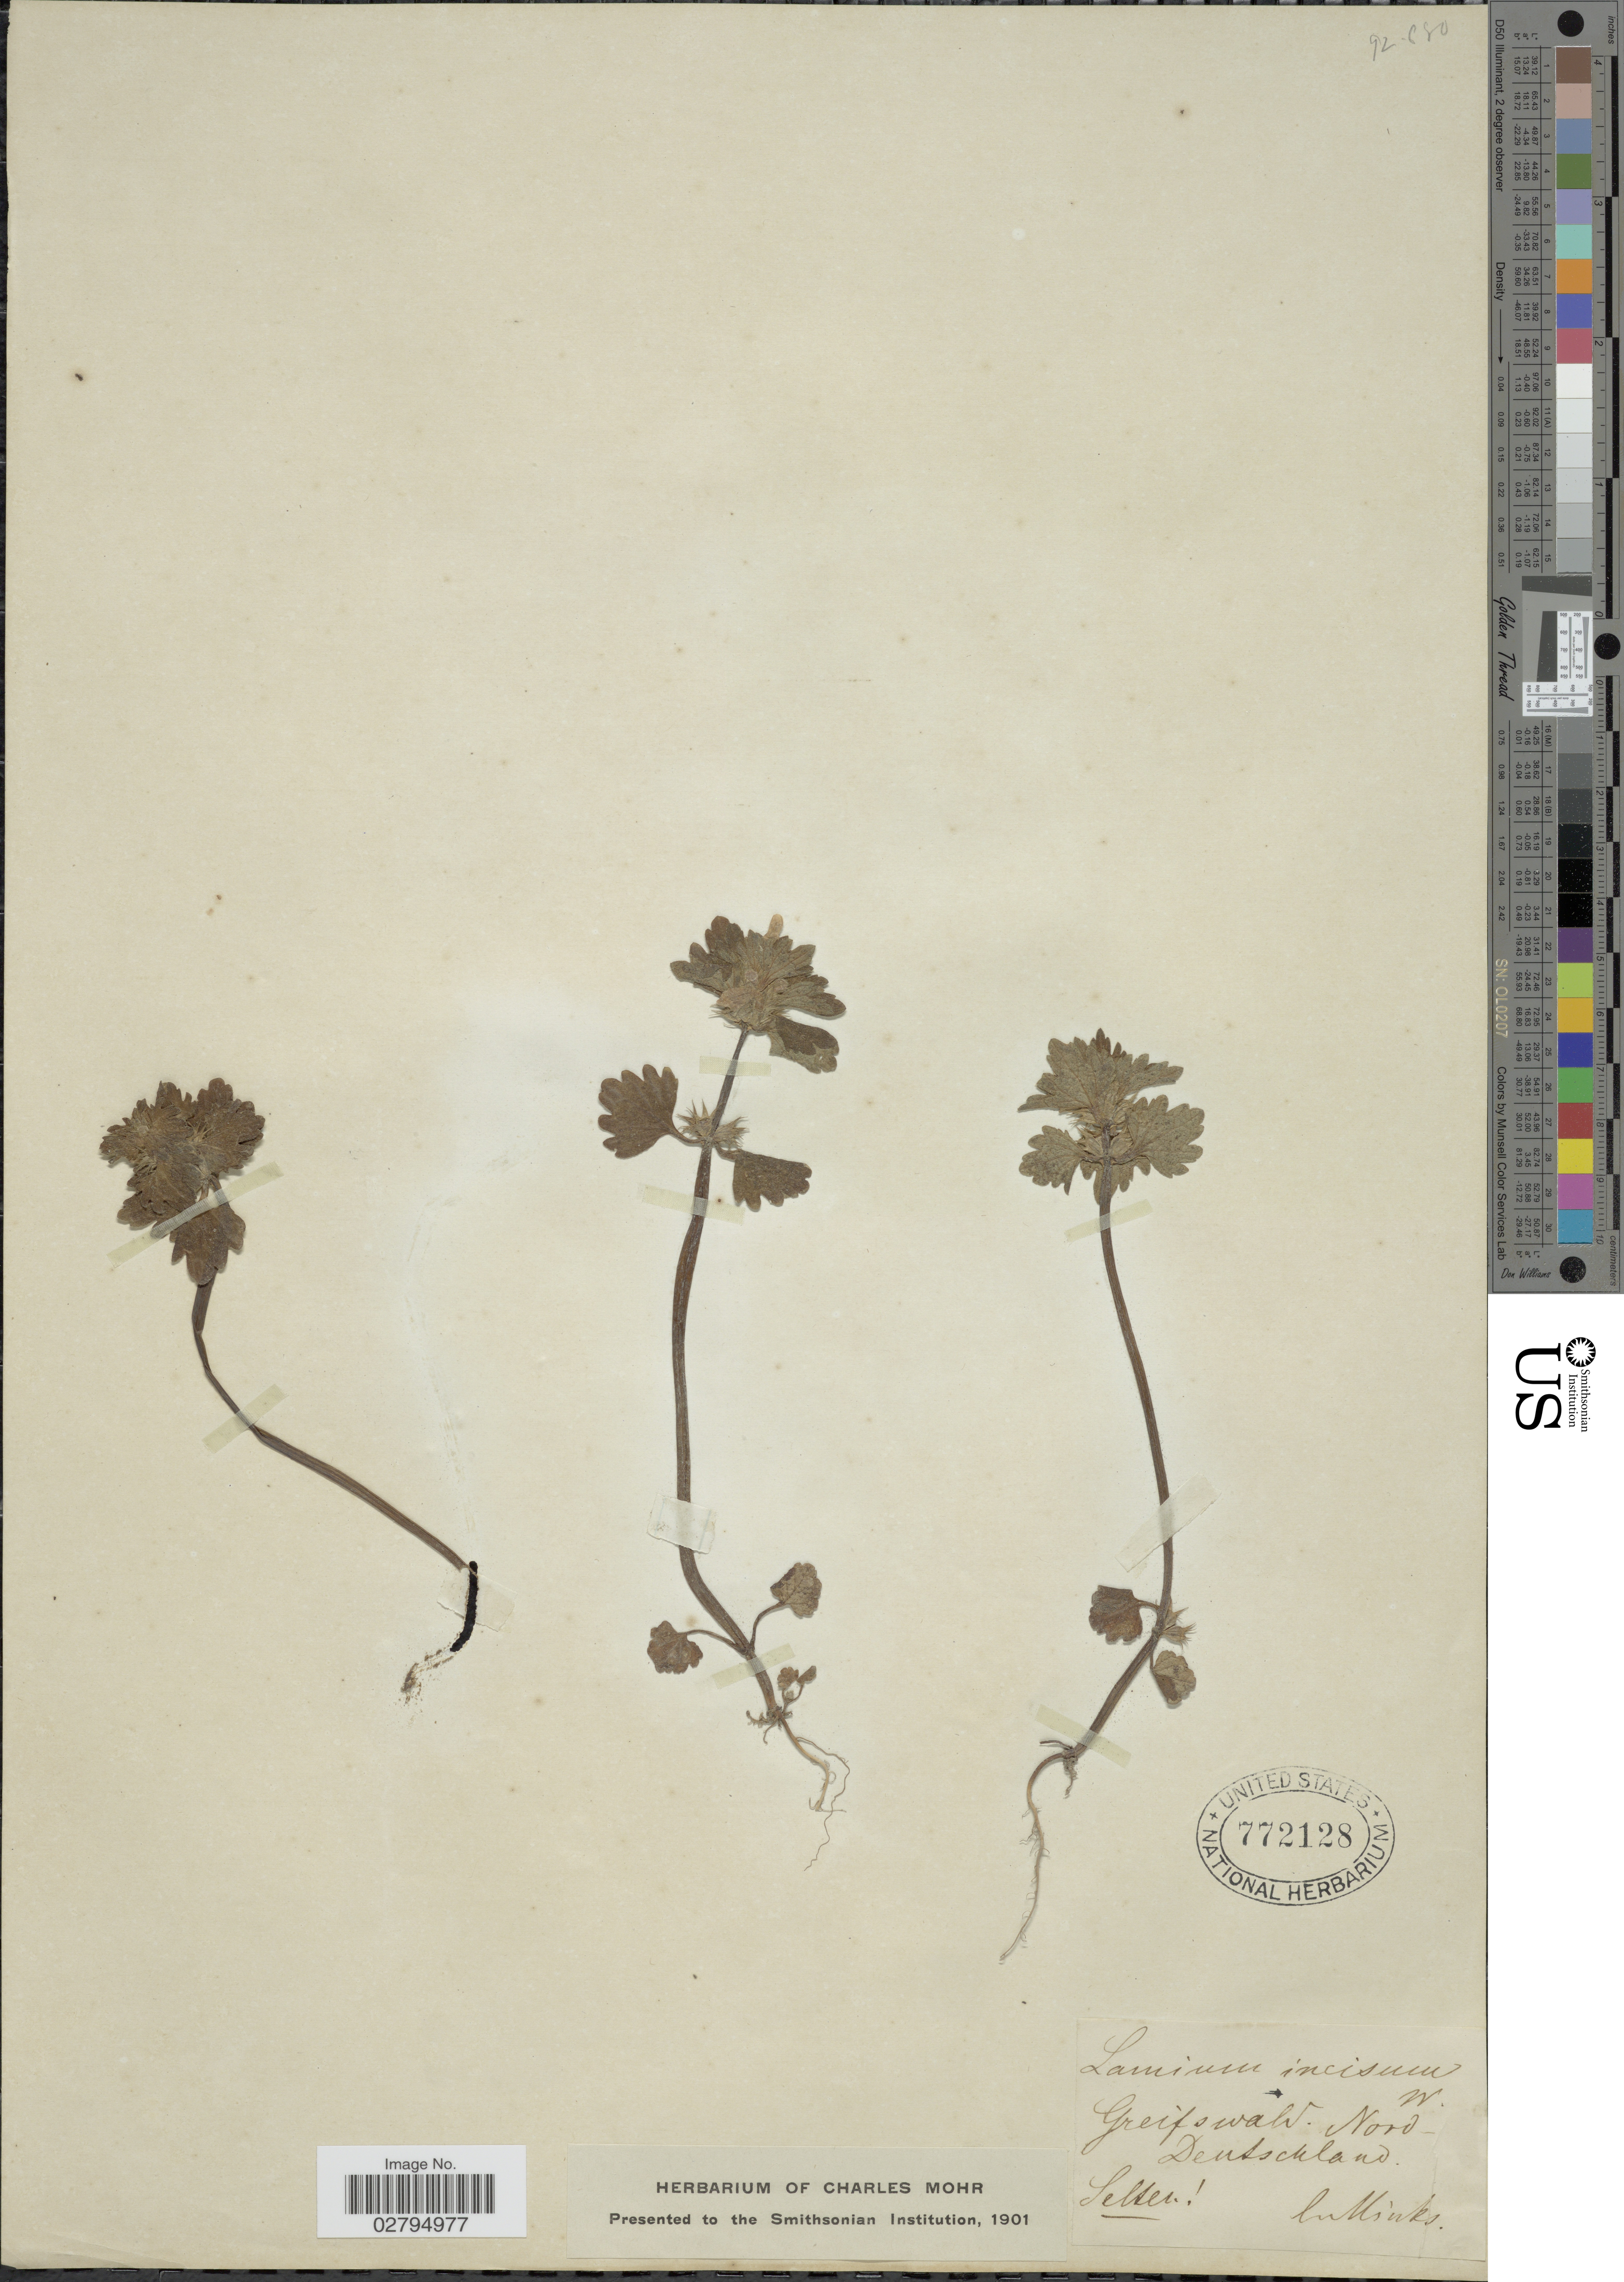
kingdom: Plantae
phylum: Tracheophyta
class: Magnoliopsida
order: Lamiales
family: Lamiaceae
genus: Lamium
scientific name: Lamium hybridum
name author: Vill.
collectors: C. Minks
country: Germany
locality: Greifswald, Nord-Deutschland.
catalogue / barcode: US 772128